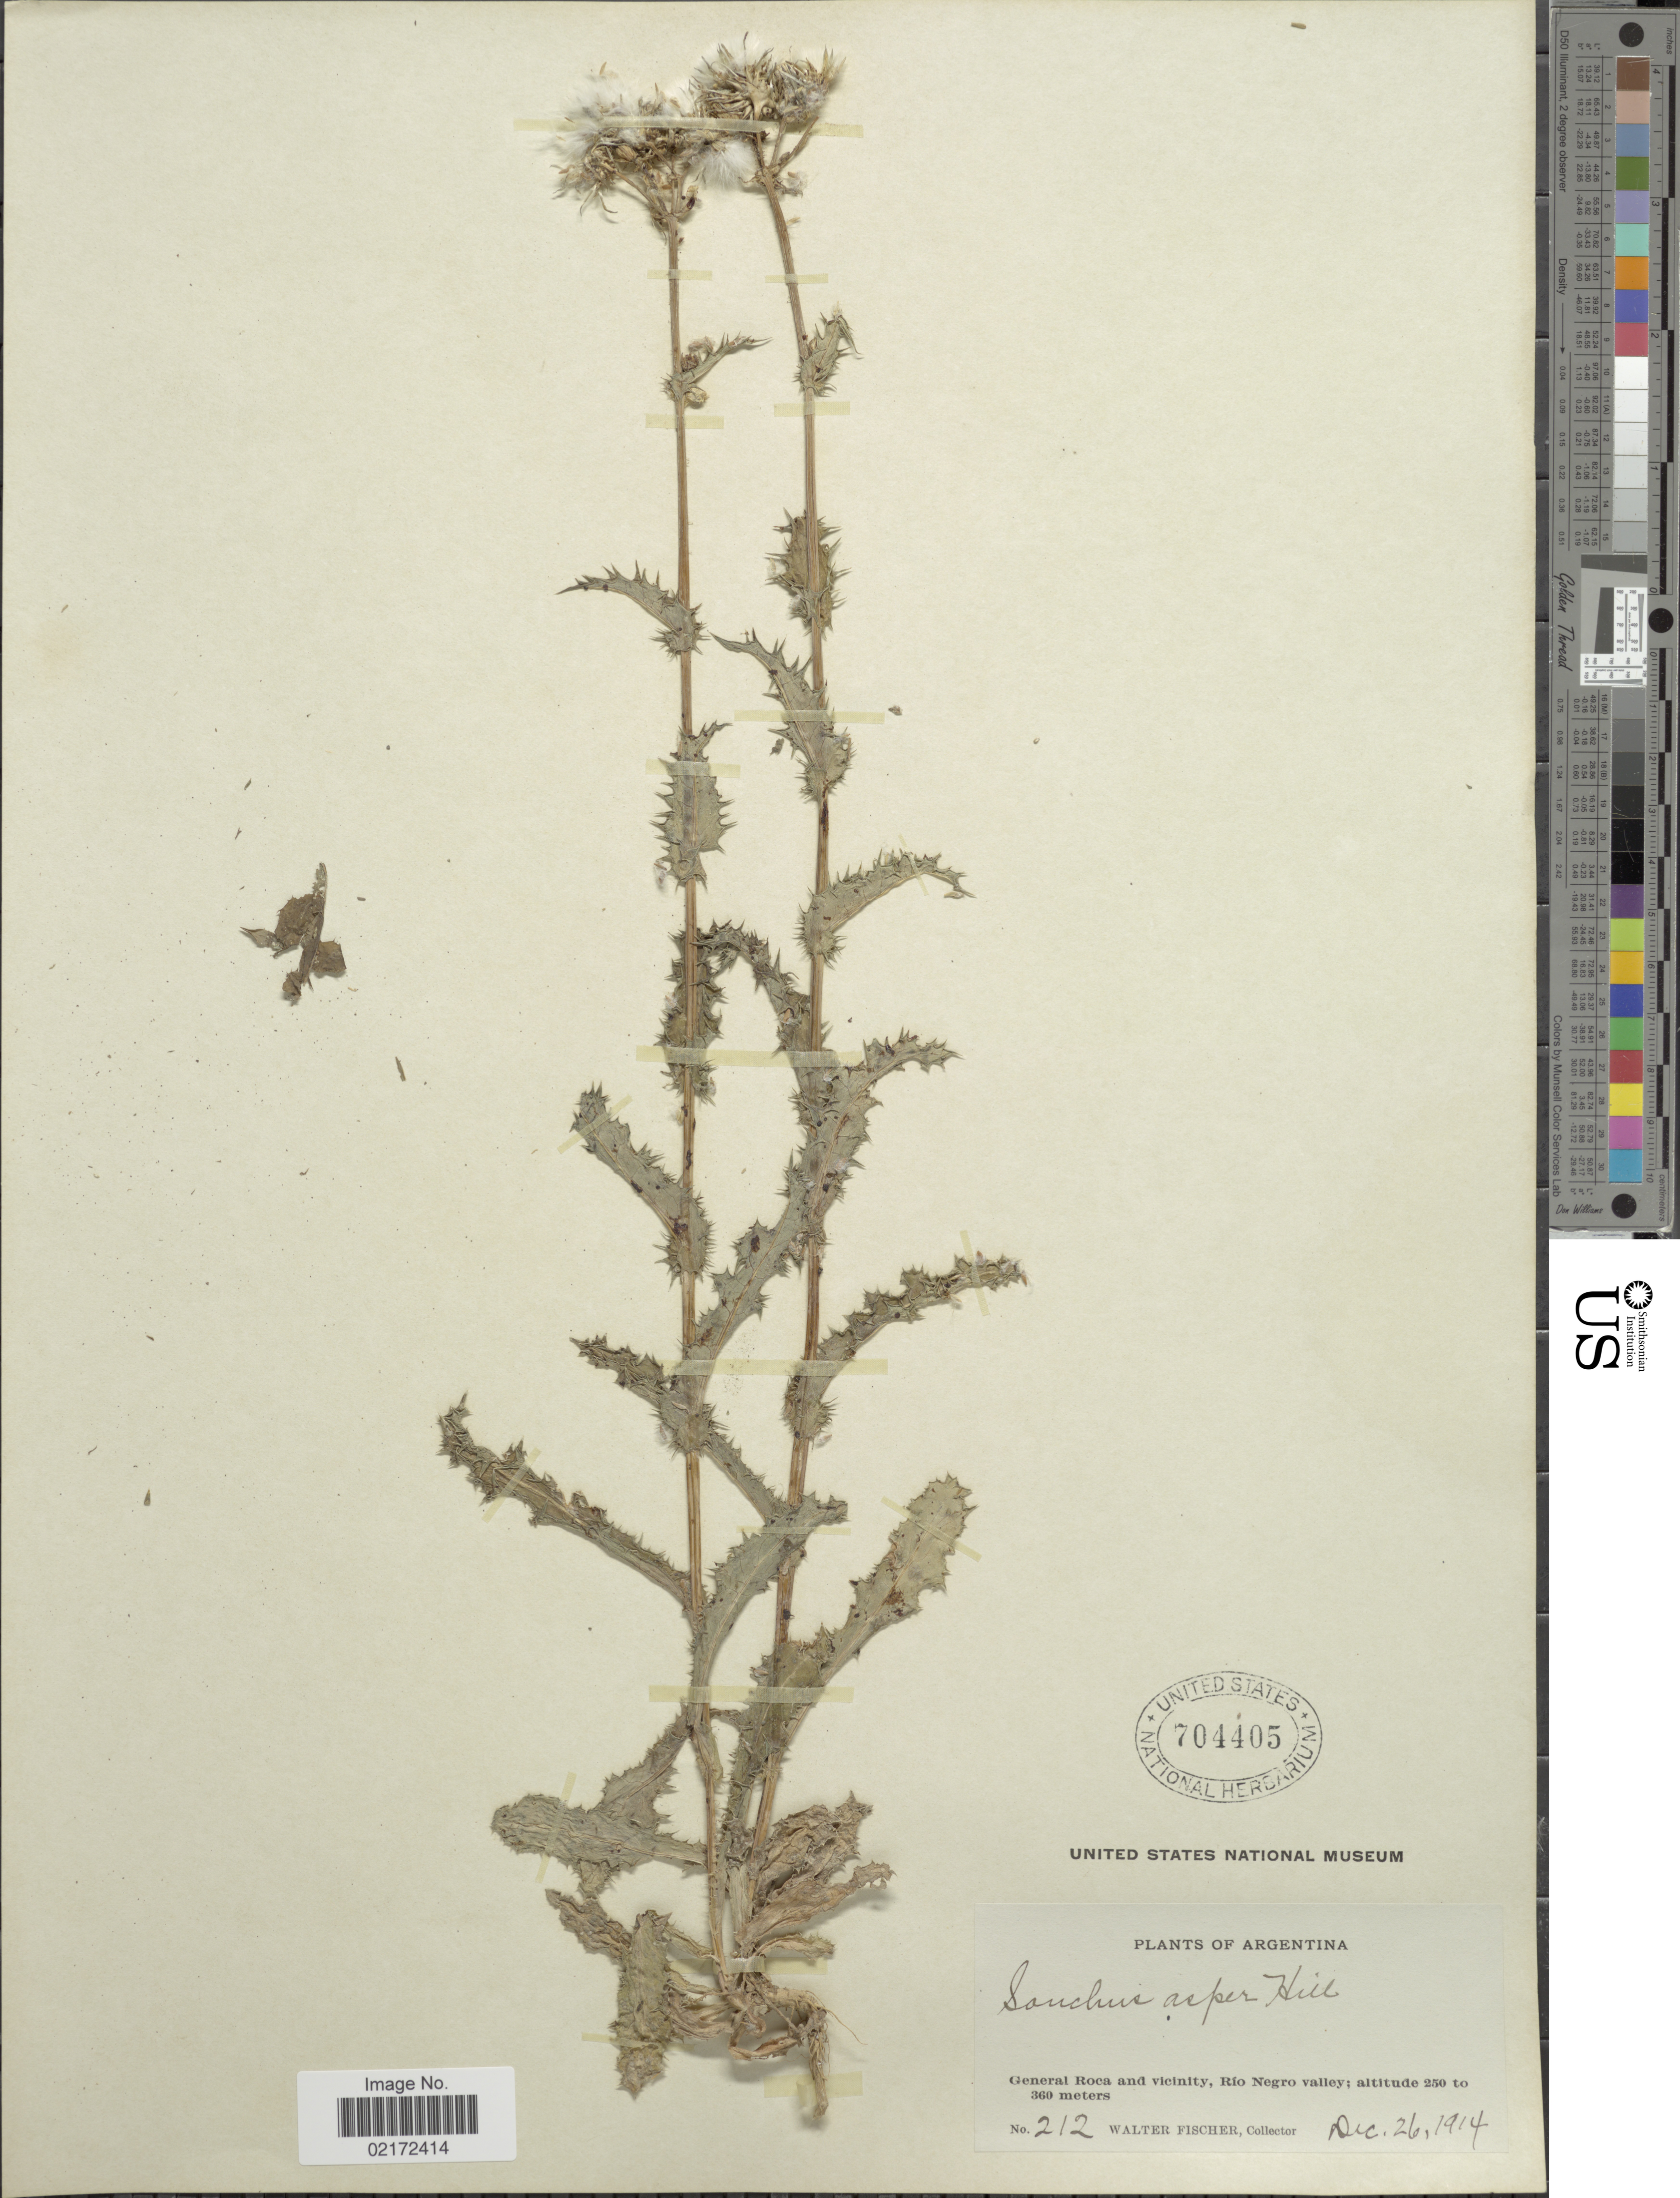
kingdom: Plantae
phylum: Tracheophyta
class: Magnoliopsida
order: Asterales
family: Asteraceae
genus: Sonchus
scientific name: Sonchus asper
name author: (L.) Hill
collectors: W. Fischer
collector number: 212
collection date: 1914-12-26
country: Argentina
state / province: Rio Negro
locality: General Roca and vicinity, Río Negro valley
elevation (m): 250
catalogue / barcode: US 704405